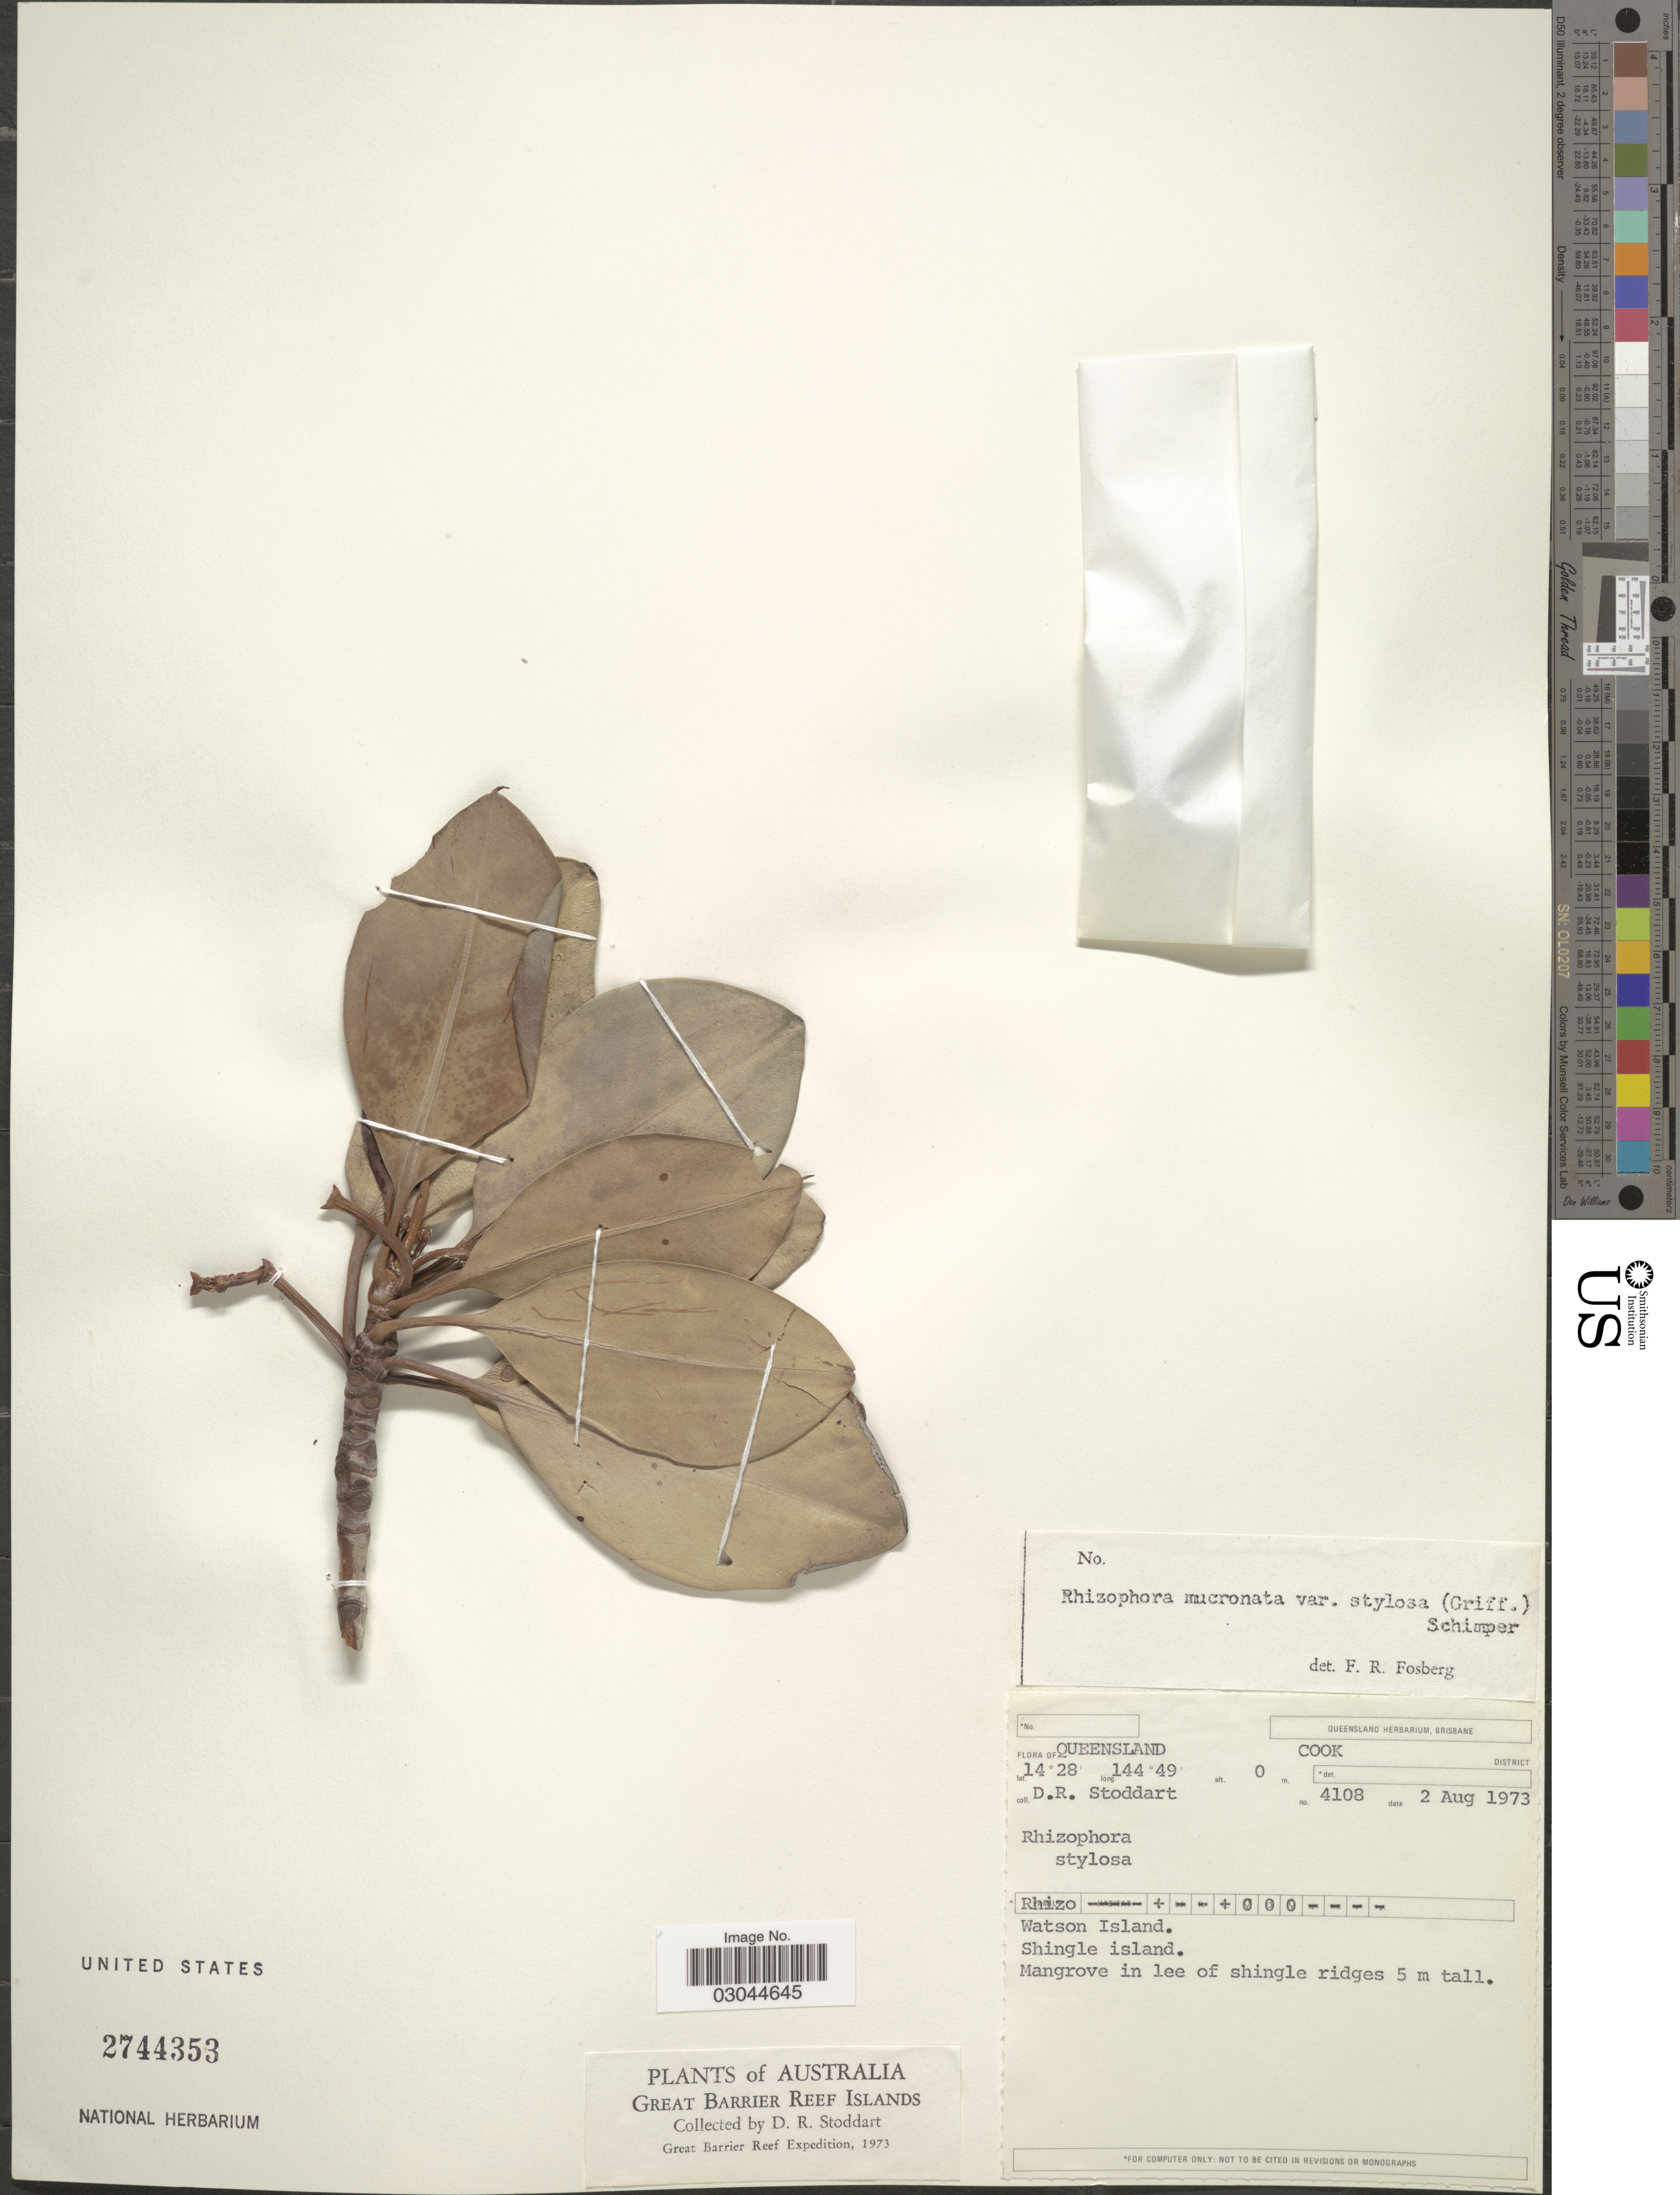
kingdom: Plantae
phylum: Tracheophyta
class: Magnoliopsida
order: Malpighiales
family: Rhizophoraceae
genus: Rhizophora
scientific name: Rhizophora mucronata var. stylosa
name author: Lam.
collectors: D. R. Stoddart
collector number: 4108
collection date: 1973-08-02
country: Australia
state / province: Queensland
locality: Great Barrier Reef Islands. Cook District. Watson Island. Shingle Island.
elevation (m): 0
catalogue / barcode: US 2744353